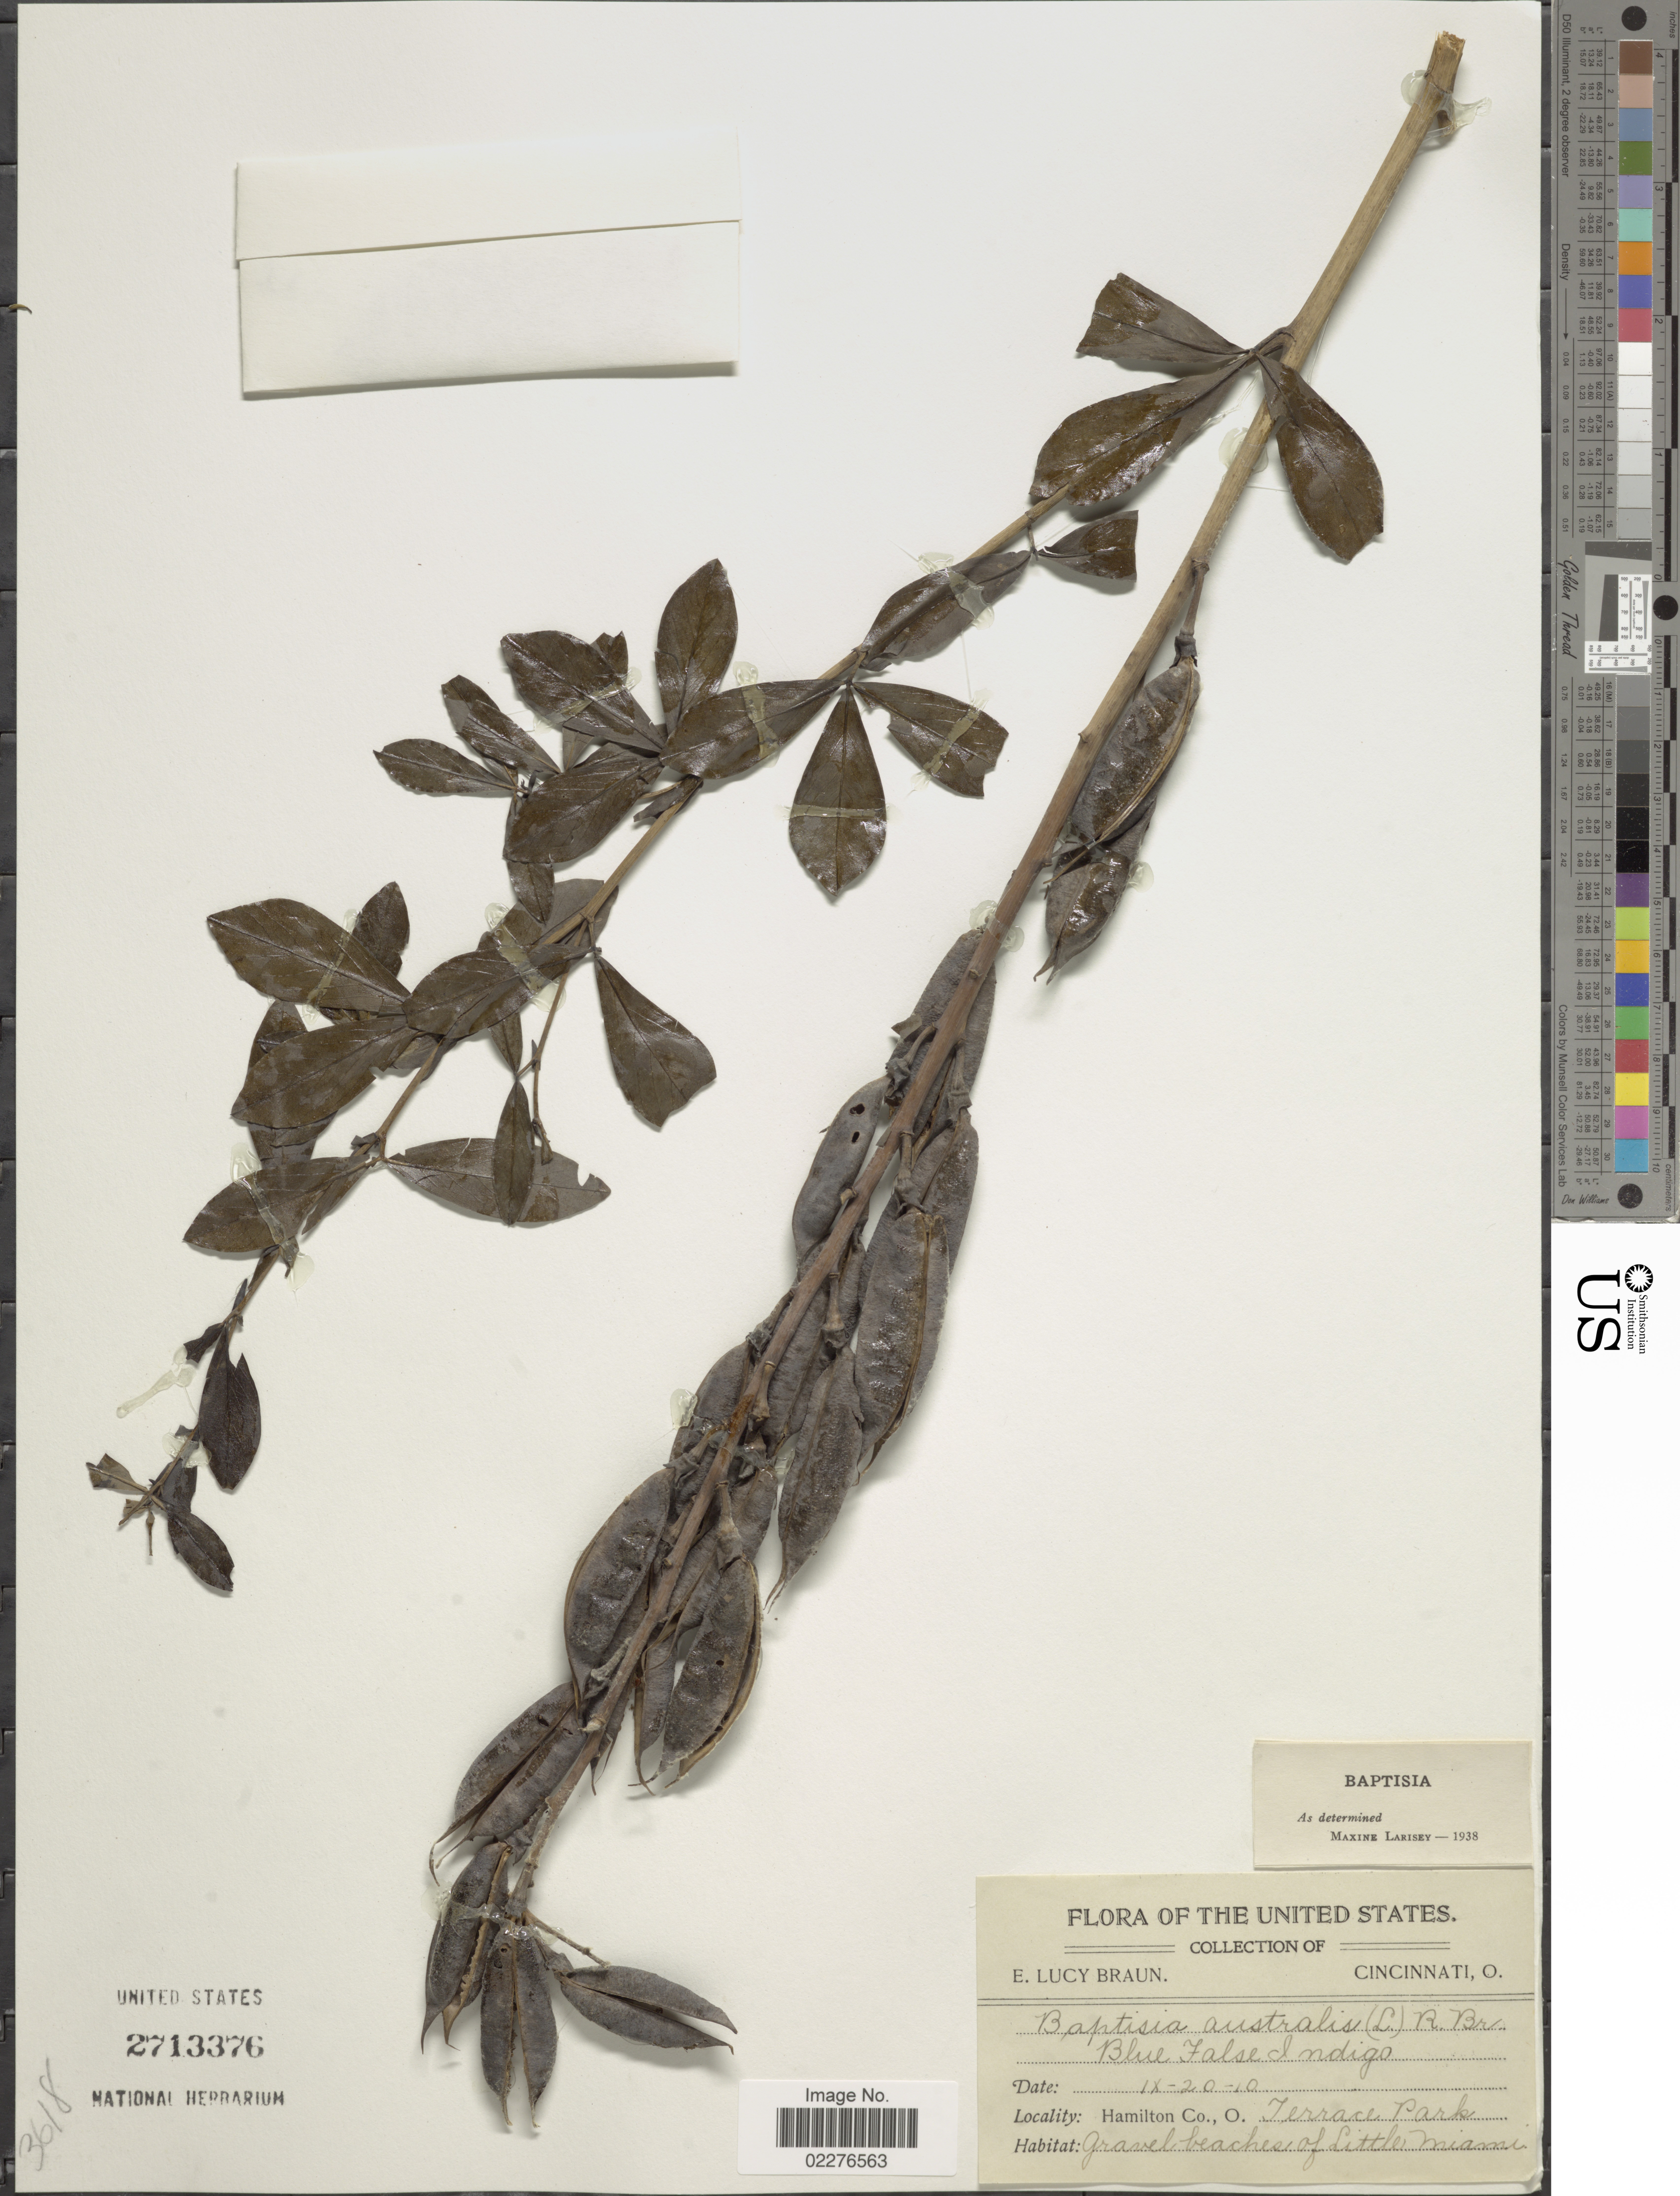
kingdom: Plantae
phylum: Tracheophyta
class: Magnoliopsida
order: Fabales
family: Fabaceae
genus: Baptisia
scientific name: Baptisia australis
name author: (L.) R. Br.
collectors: E. L. Braun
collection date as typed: Transcribed d/m/y: 20/9/10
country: United States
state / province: Ohio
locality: Hamilton Co., Terrace Park gravel beaches of Little Miami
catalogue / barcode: US 2713376